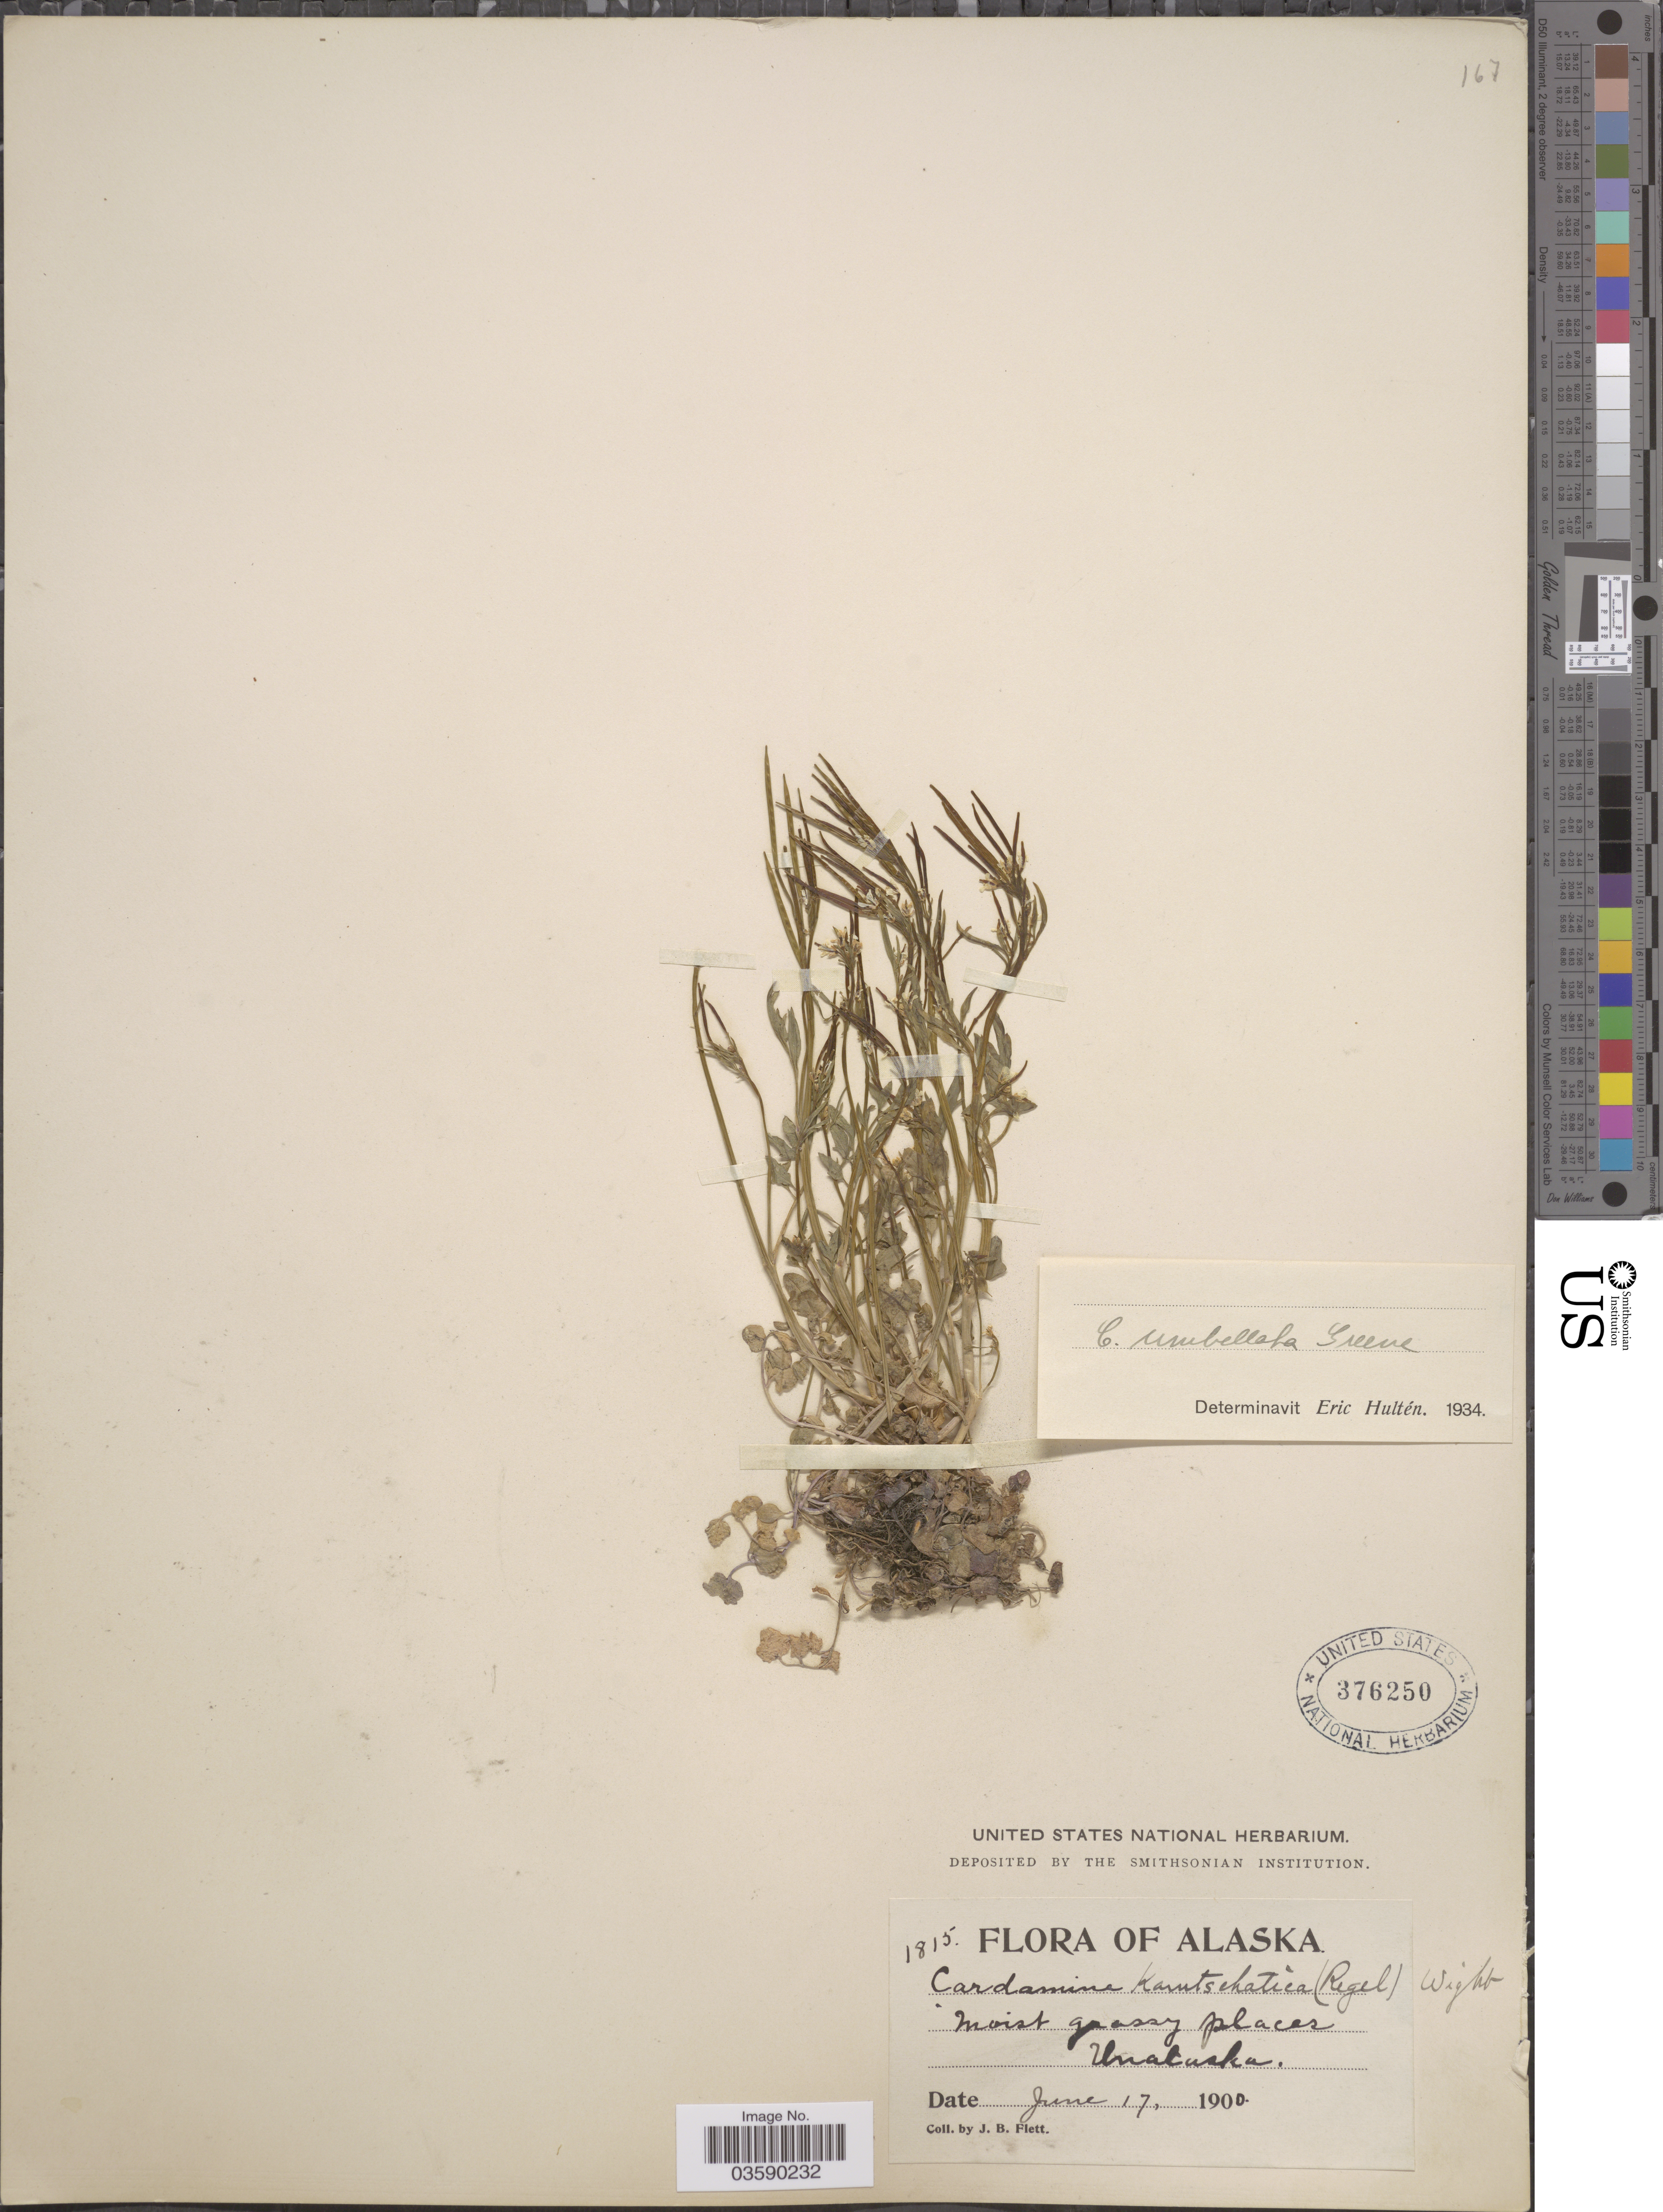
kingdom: Plantae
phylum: Tracheophyta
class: Magnoliopsida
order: Brassicales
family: Brassicaceae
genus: Cardamine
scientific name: Cardamine umbellata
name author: Greene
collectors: J. Flett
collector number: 1815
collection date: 1900-06-17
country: United States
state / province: Alaska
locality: Moist grassy places. Unalaska.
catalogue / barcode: US 376250